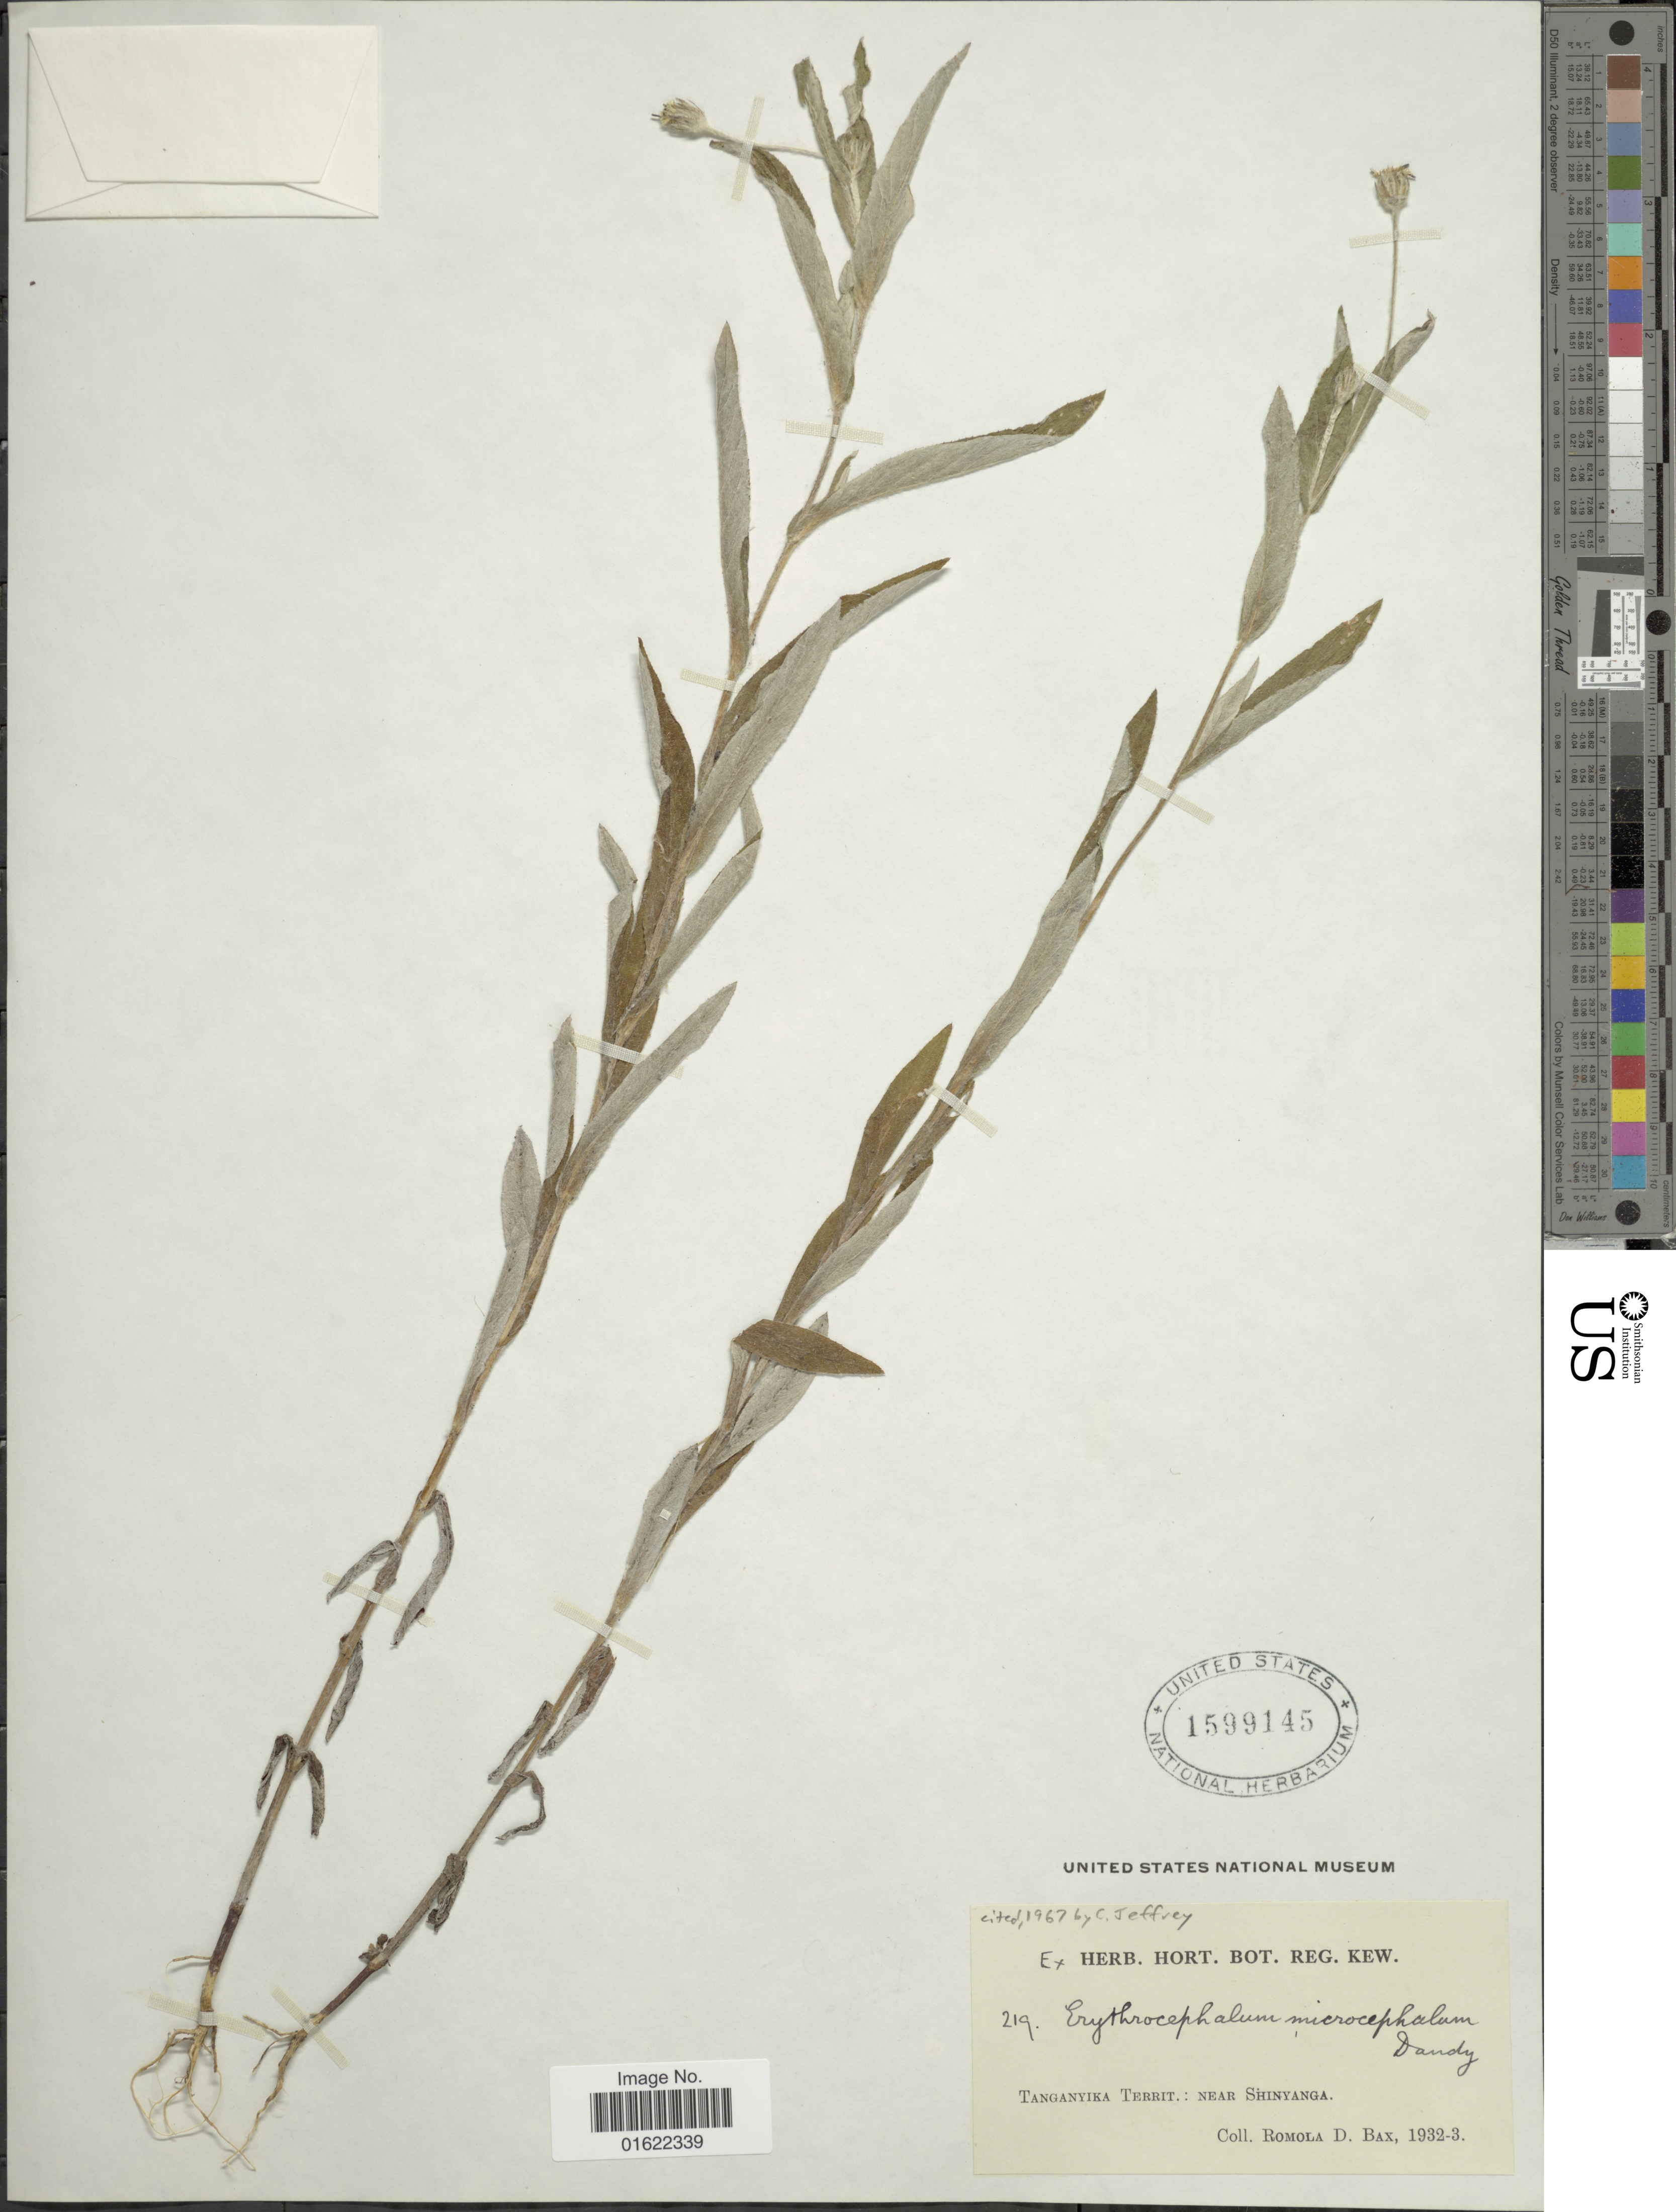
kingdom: Plantae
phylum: Tracheophyta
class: Magnoliopsida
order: Asterales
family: Asteraceae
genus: Erythrocephalum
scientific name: Erythrocephalum microcephalum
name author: Dandy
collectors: R. Bax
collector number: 219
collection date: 1932/1933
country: Tanzania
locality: Tanganyika Territ.: Near Shinyanga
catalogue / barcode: US 1599145